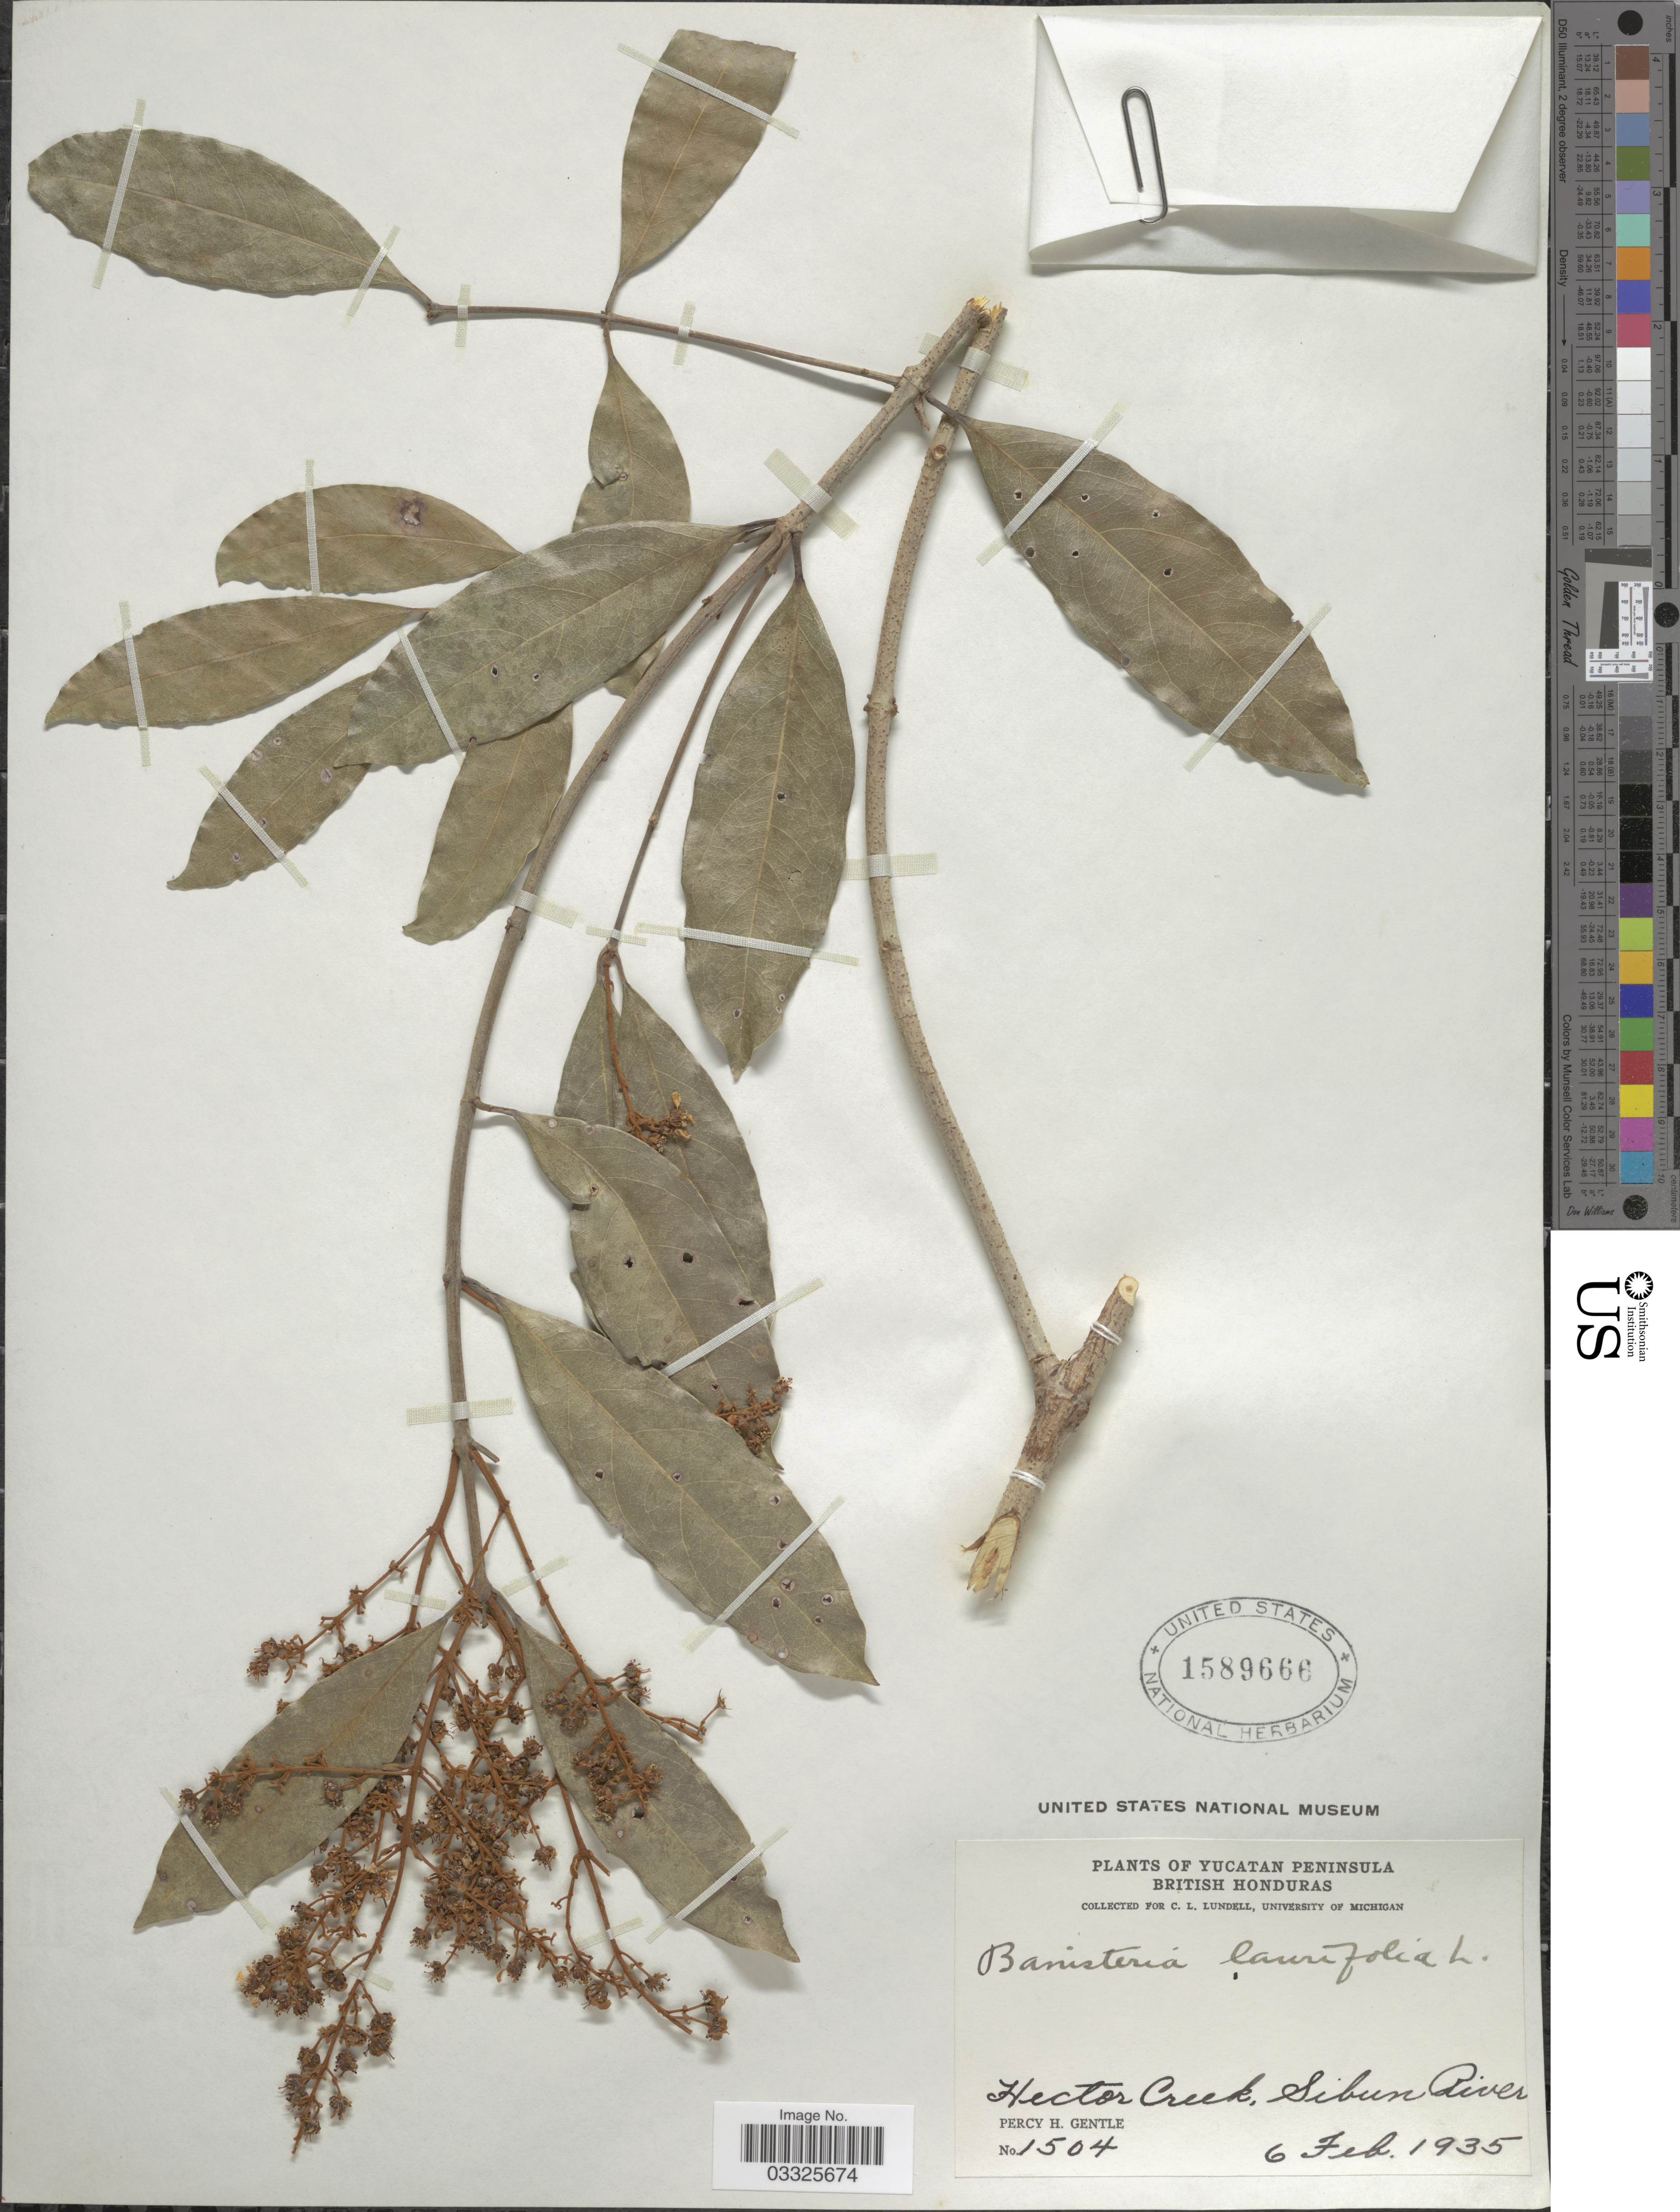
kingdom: Plantae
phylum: Tracheophyta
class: Magnoliopsida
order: Malpighiales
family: Malpighiaceae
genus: Heteropterys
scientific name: Heteropterys laurifolia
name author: (L.) A. Juss.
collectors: P. H. Gentle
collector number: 1504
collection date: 1935-02-06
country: Belize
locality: Yucatan Peninsula. British Honduras. Hector Creek, Sibun River.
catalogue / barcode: US 1589666